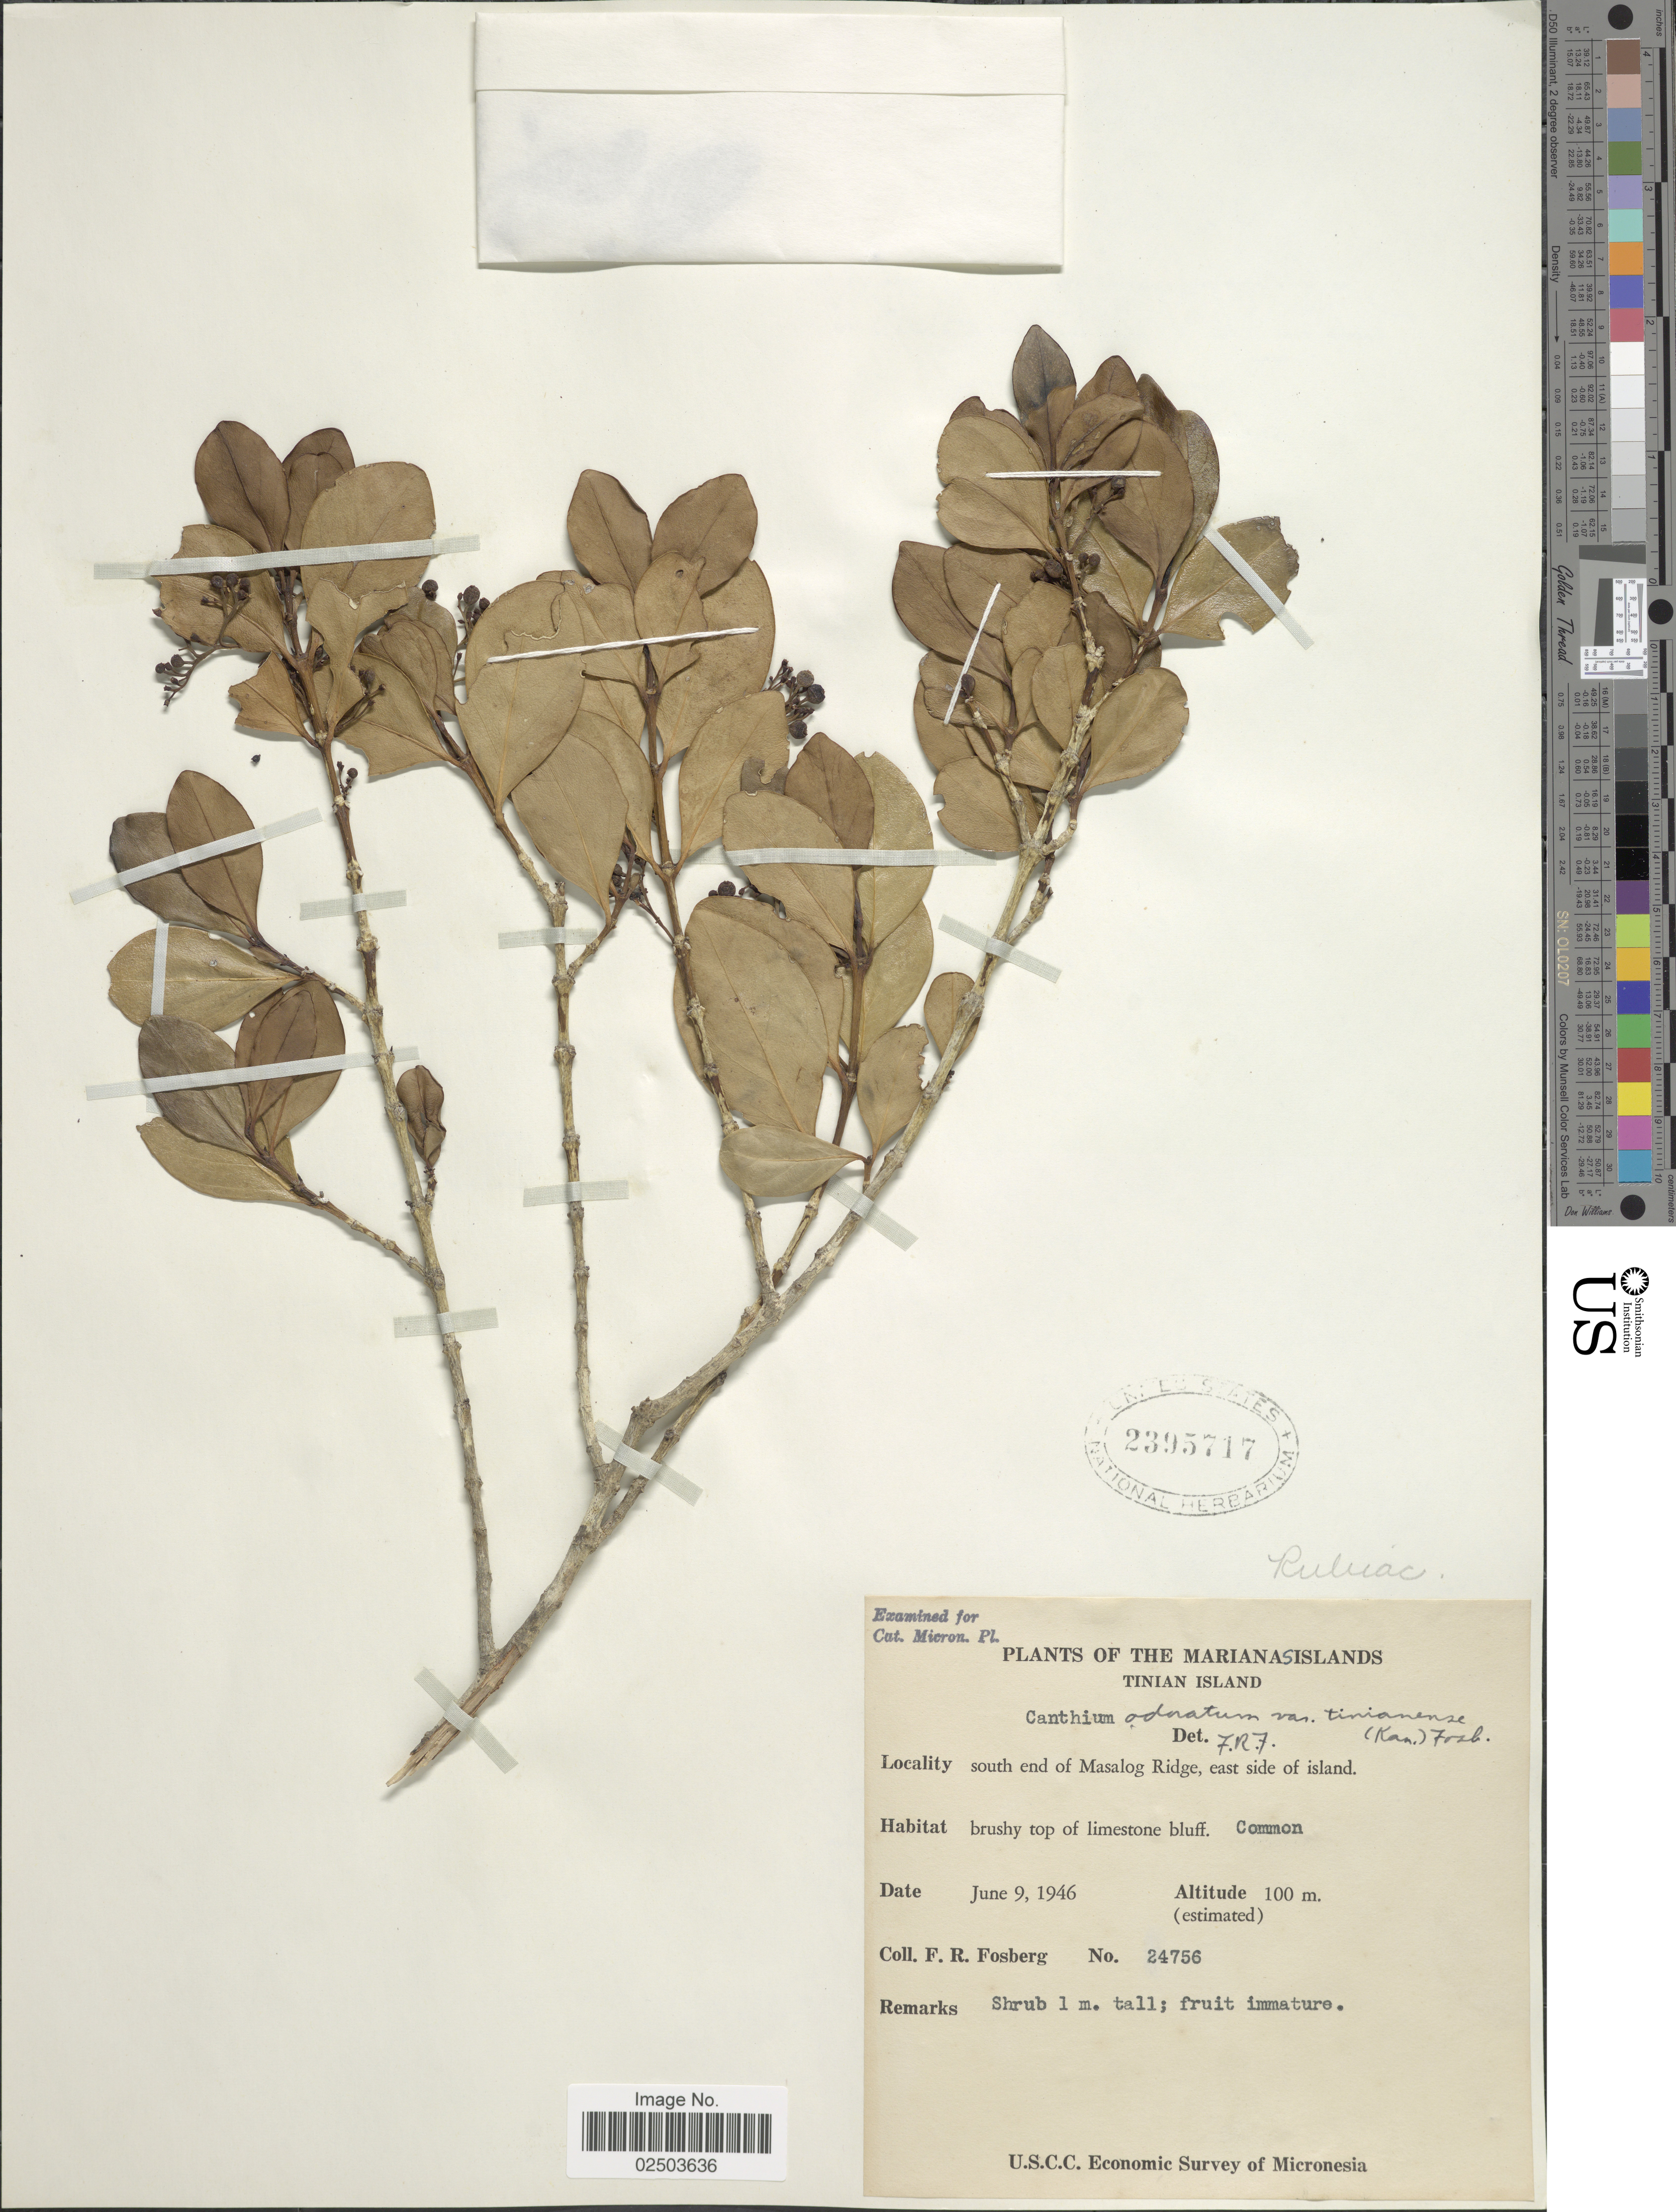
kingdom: Plantae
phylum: Tracheophyta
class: Magnoliopsida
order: Gentianales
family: Rubiaceae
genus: Psydrax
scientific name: Psydrax odorata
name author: (G. Forst.) A.C. Sm. & S.P. Darwin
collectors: F. R. Fosberg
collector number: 24756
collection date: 1946-06-09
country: Northern Mariana Islands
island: Tinian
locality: Tinian Island, south end of Masalog Ridge, east side of island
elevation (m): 100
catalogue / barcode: US 2395717